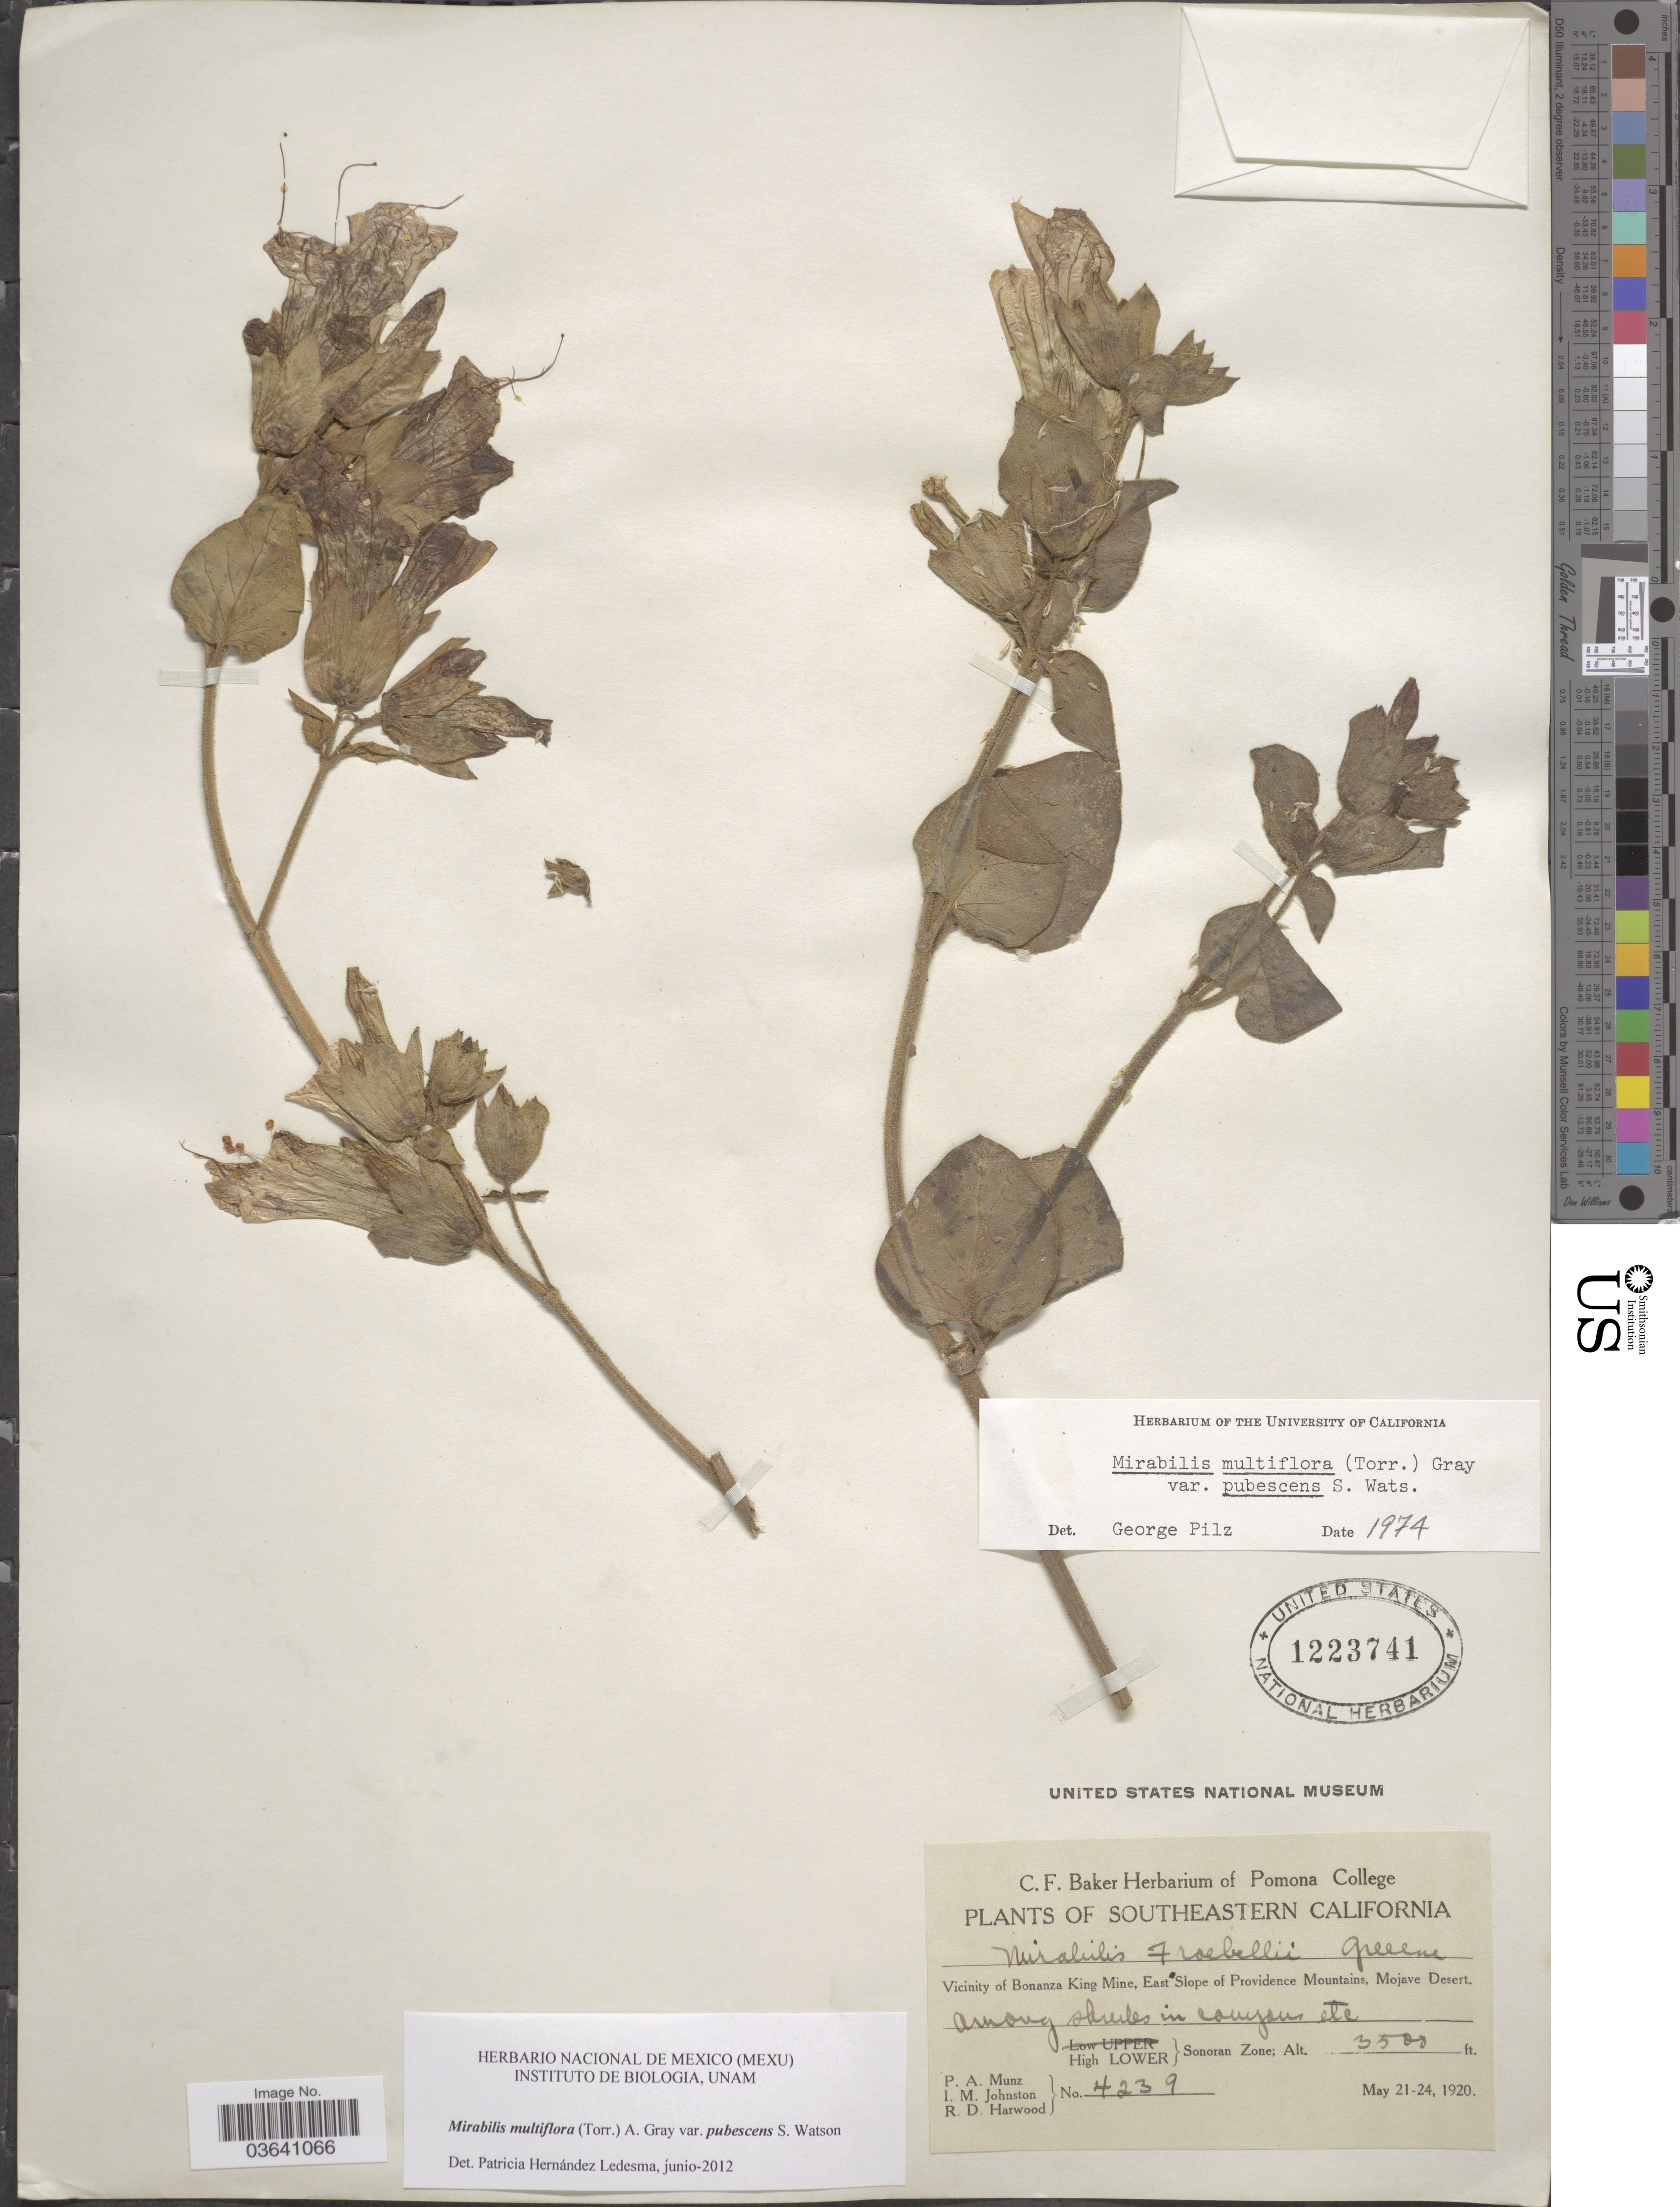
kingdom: Plantae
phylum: Tracheophyta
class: Magnoliopsida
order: Caryophyllales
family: Nyctaginaceae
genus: Mirabilis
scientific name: Mirabilis multiflora var. pubescens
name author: (Torr.) A. Gray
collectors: P. A. Munz, I.M. Johnston & R. Harwood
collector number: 4239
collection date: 1920-05-21/1920-05-24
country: United States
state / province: California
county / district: San Bernardino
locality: Southeastern California. Vicinity of Bonanza King Mine, East Slope of Providence Mountains, Mojave Desert. High Lower} Sonoran Zone.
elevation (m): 1067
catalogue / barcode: US 1223741